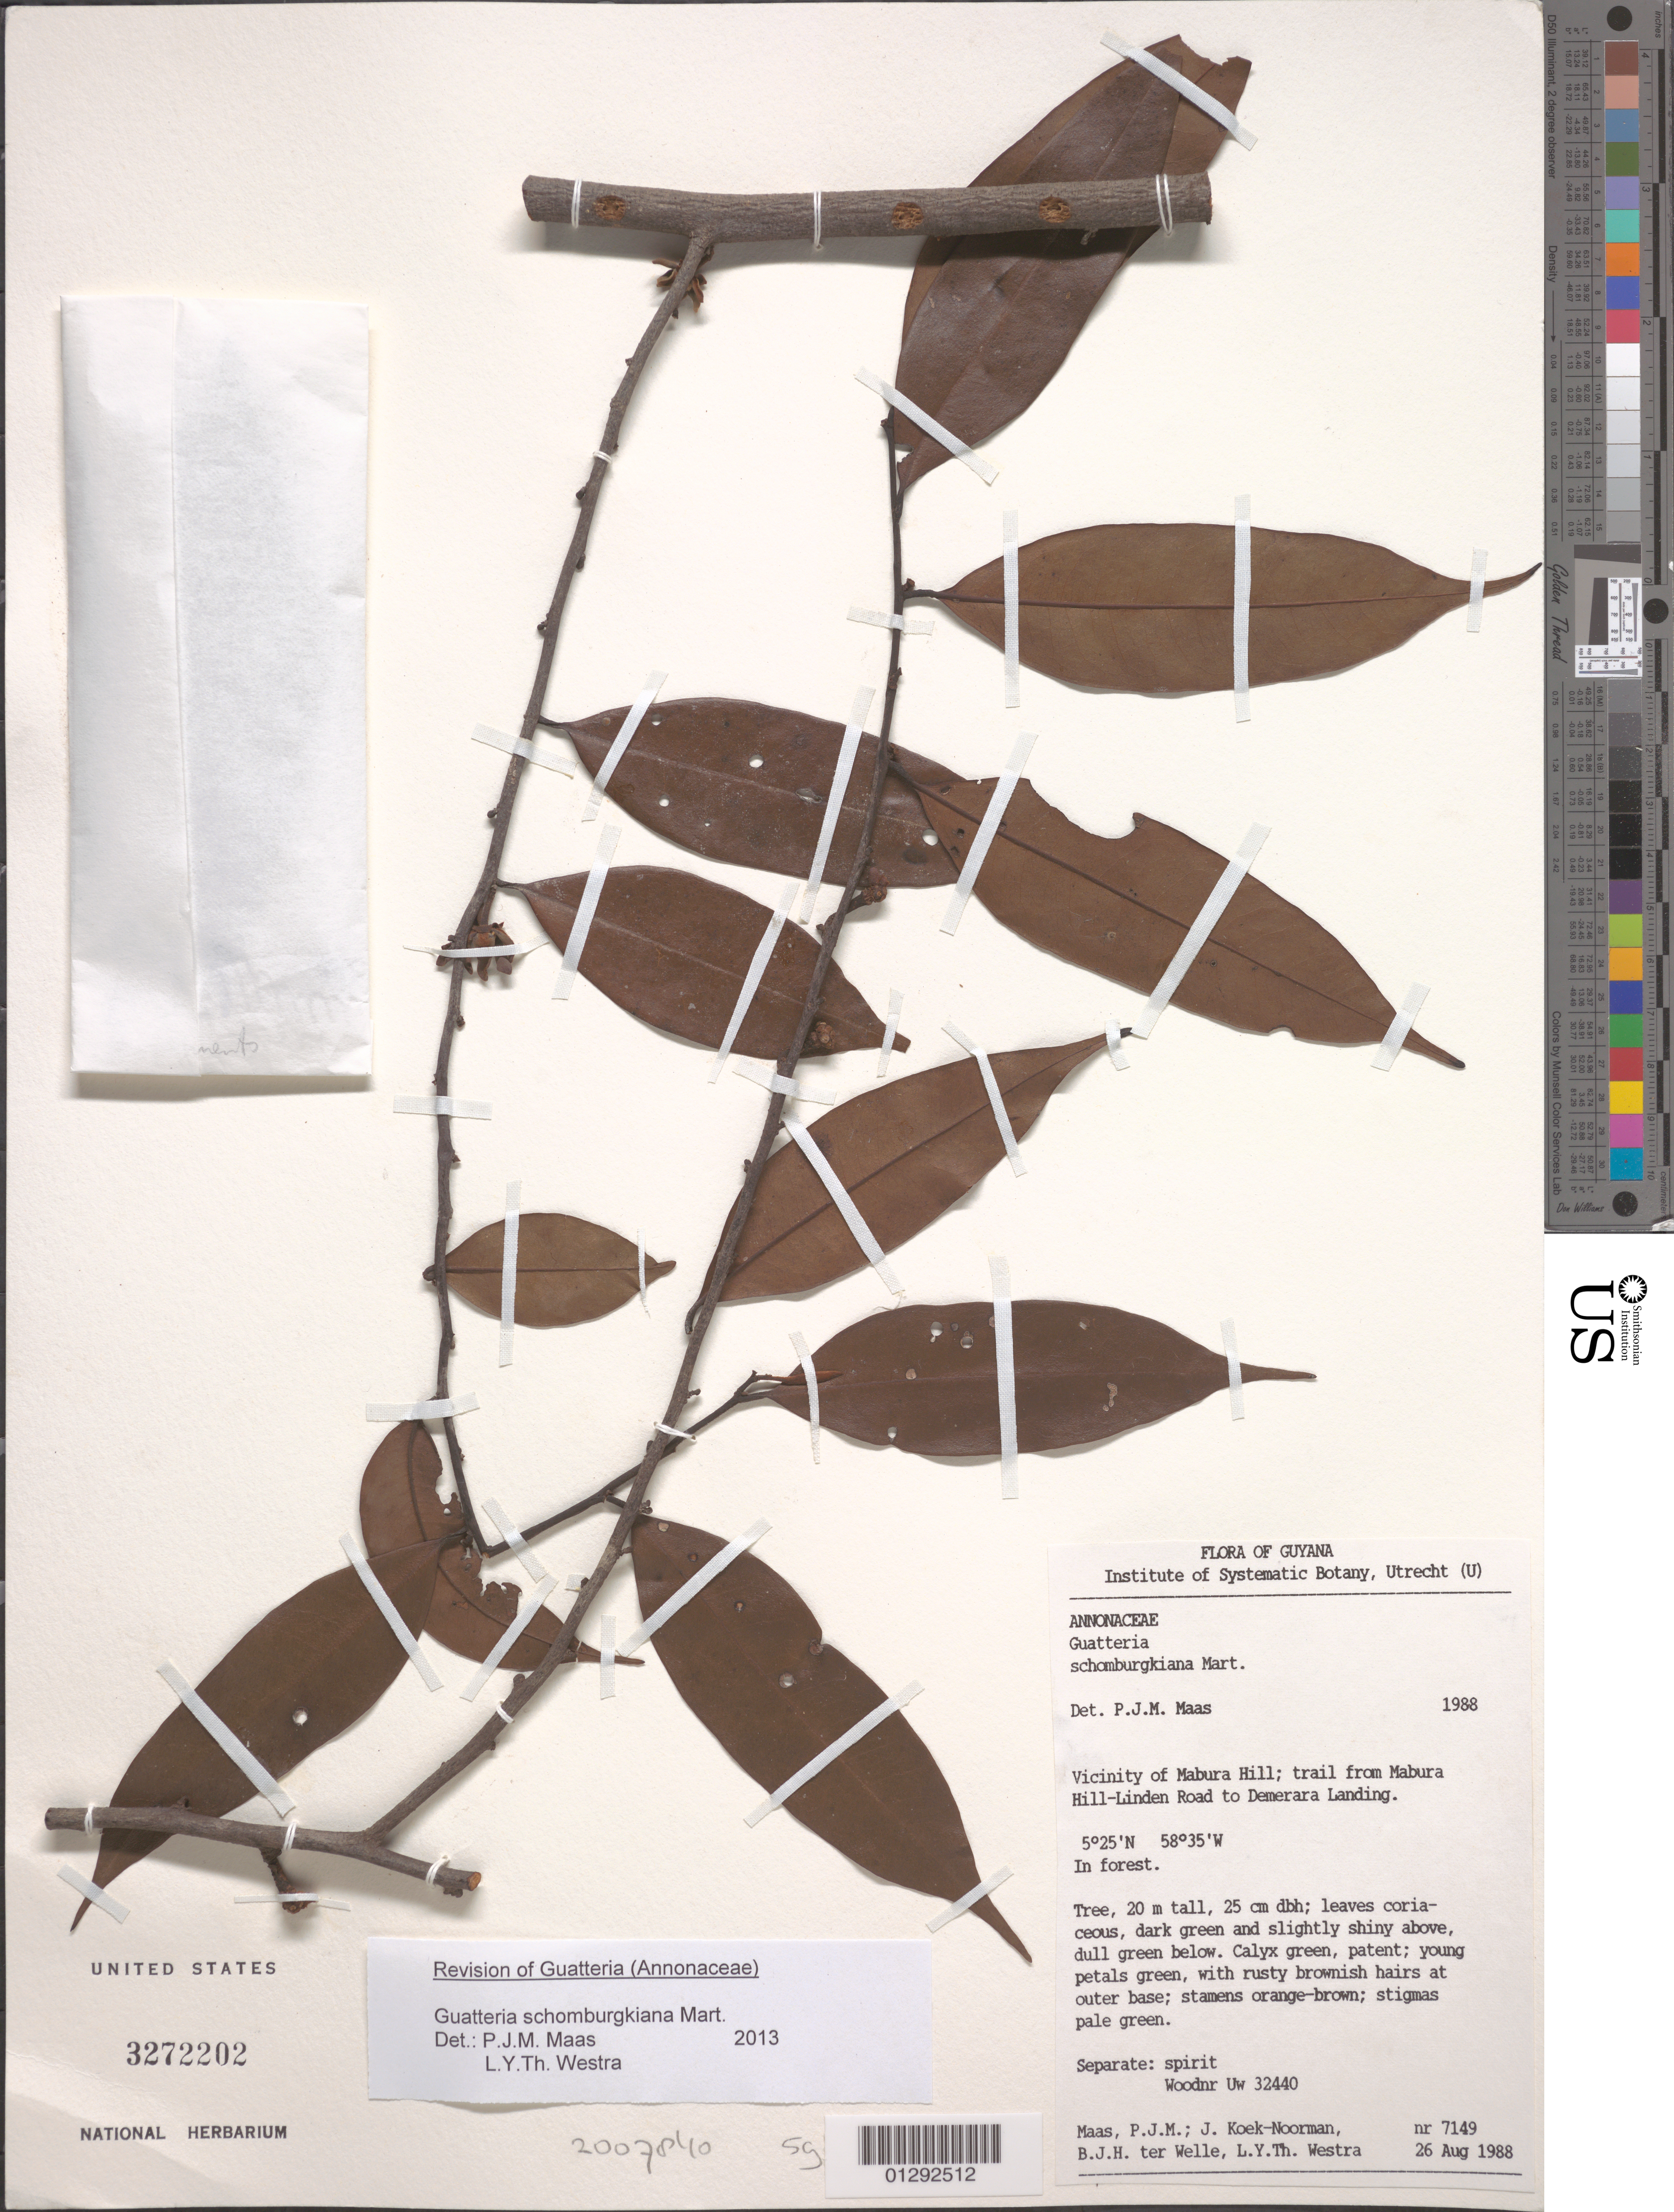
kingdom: Plantae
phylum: Tracheophyta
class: Magnoliopsida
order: Magnoliales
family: Annonaceae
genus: Guatteria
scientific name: Guatteria schomburgkiana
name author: Mart.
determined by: Maas, P. J.; Westra, L. Y.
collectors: P. Maas, J. Koek-Noorman, H. Lall, B. Welle & L. Y. T. Westra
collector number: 7149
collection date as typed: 26-Aug-88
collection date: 1988-08-26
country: Guyana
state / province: U. Demerara-Berbice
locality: Mabura Hill, trail from Mabura Hill-Linden Road to Demerara landing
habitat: in forest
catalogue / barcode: US 3272202